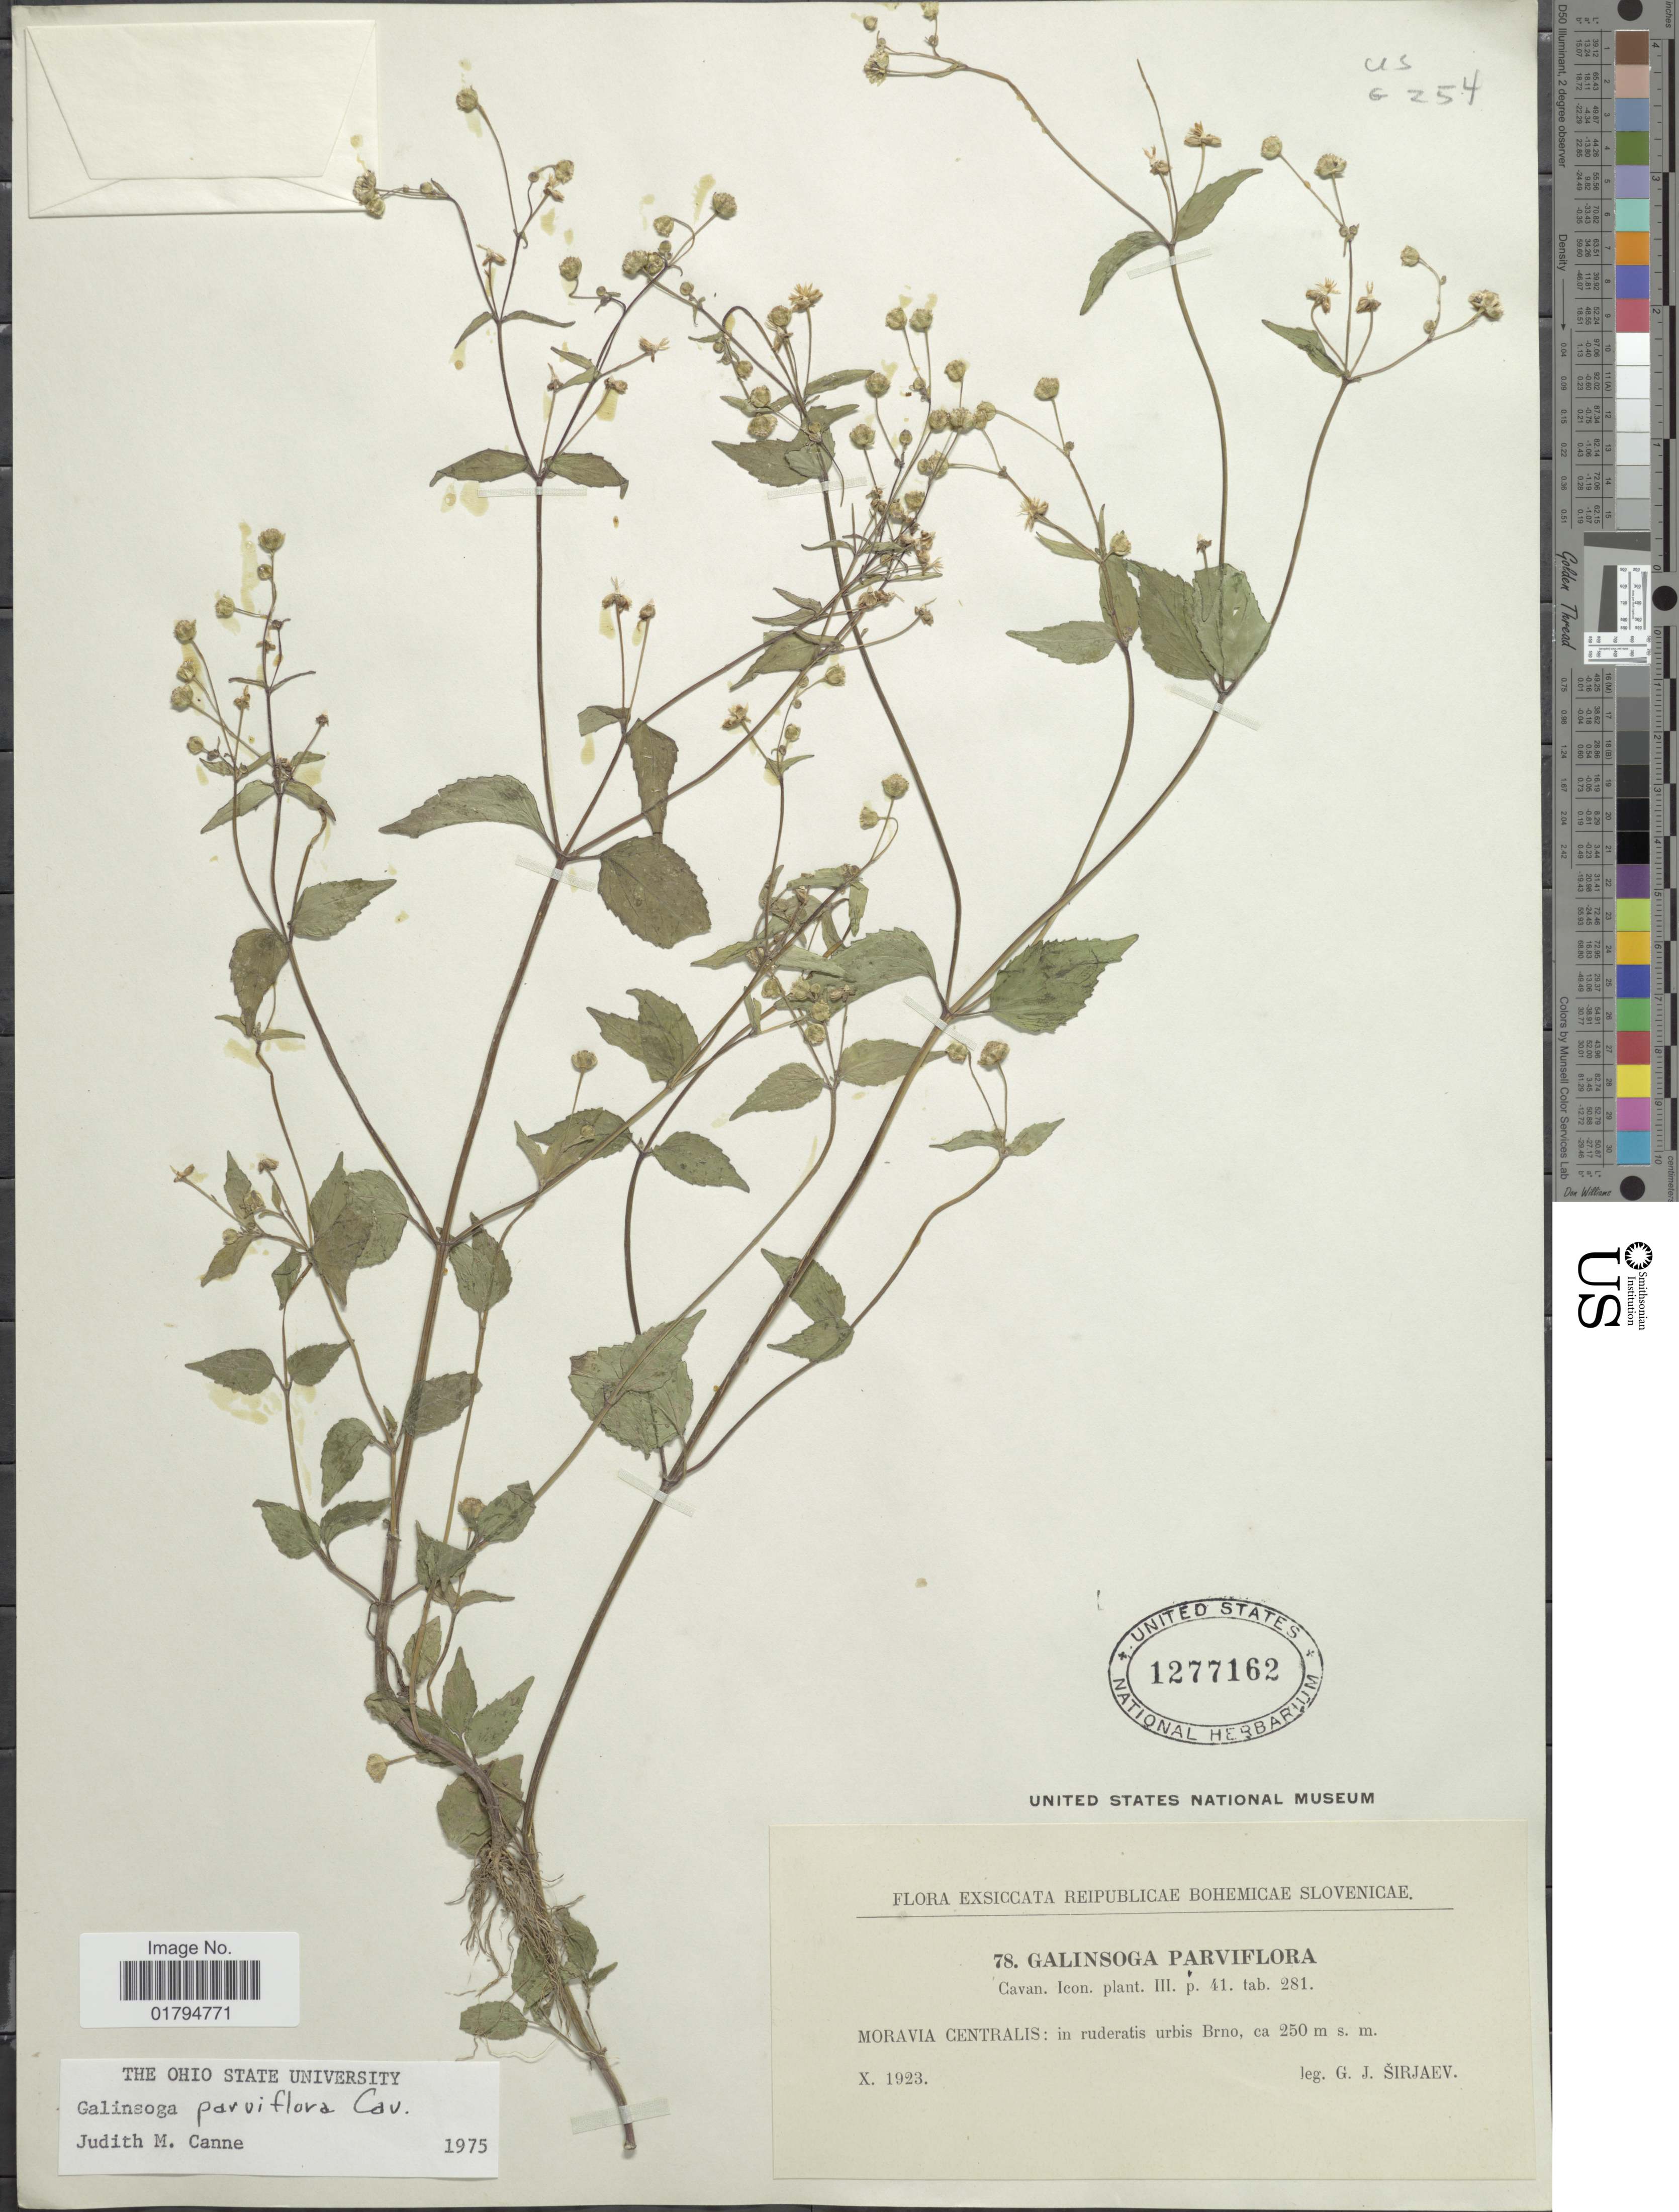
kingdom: Plantae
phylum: Tracheophyta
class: Magnoliopsida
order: Asterales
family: Asteraceae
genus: Galinsoga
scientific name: Galinsoga parviflora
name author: Cav.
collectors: G. Širjaev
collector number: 78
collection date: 1923-10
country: Czechia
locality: Moravia Centralis. i ruderitis urbis Brno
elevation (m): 250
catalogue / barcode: US 1277162